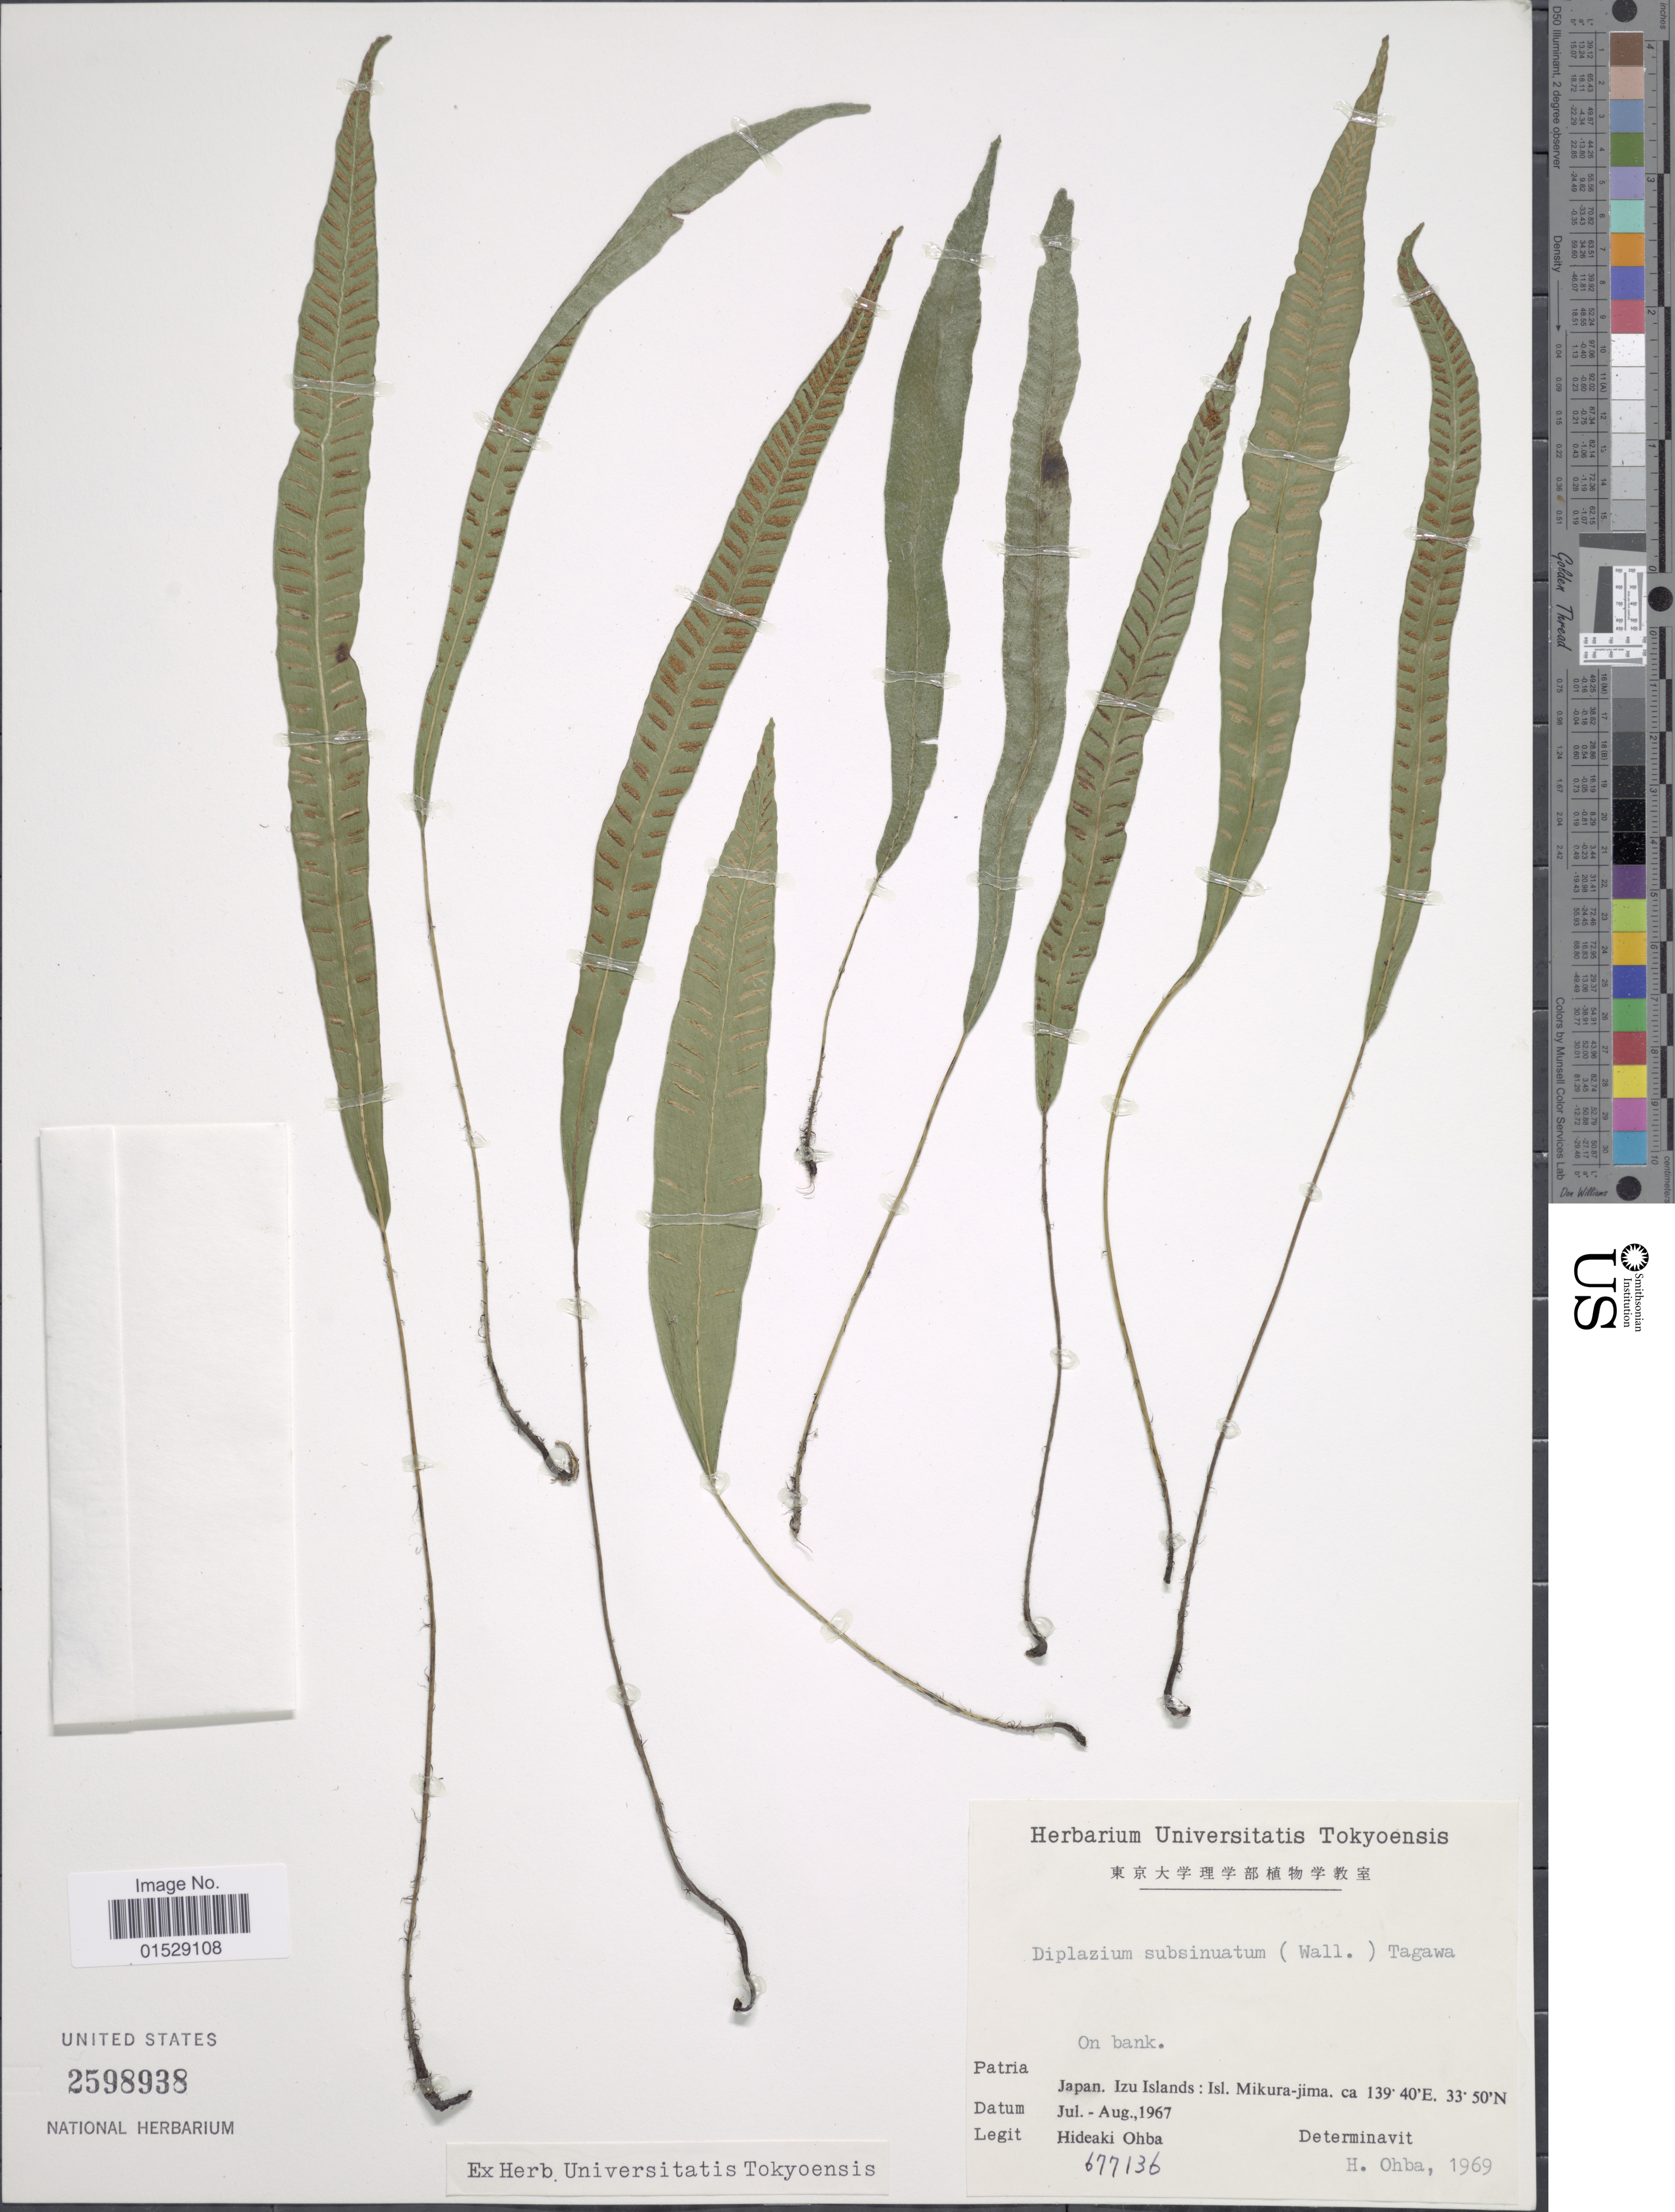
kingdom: Plantae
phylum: Tracheophyta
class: Polypodiopsida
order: Polypodiales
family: Athyriaceae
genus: Deparia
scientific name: Deparia lancea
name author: (Thunb.) Fraser-Jenk.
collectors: H. Ohba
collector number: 677136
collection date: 1967-07/1967-08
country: Japan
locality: Japan, Izu Islands: Isl. Mikura-jima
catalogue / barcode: US 2598938